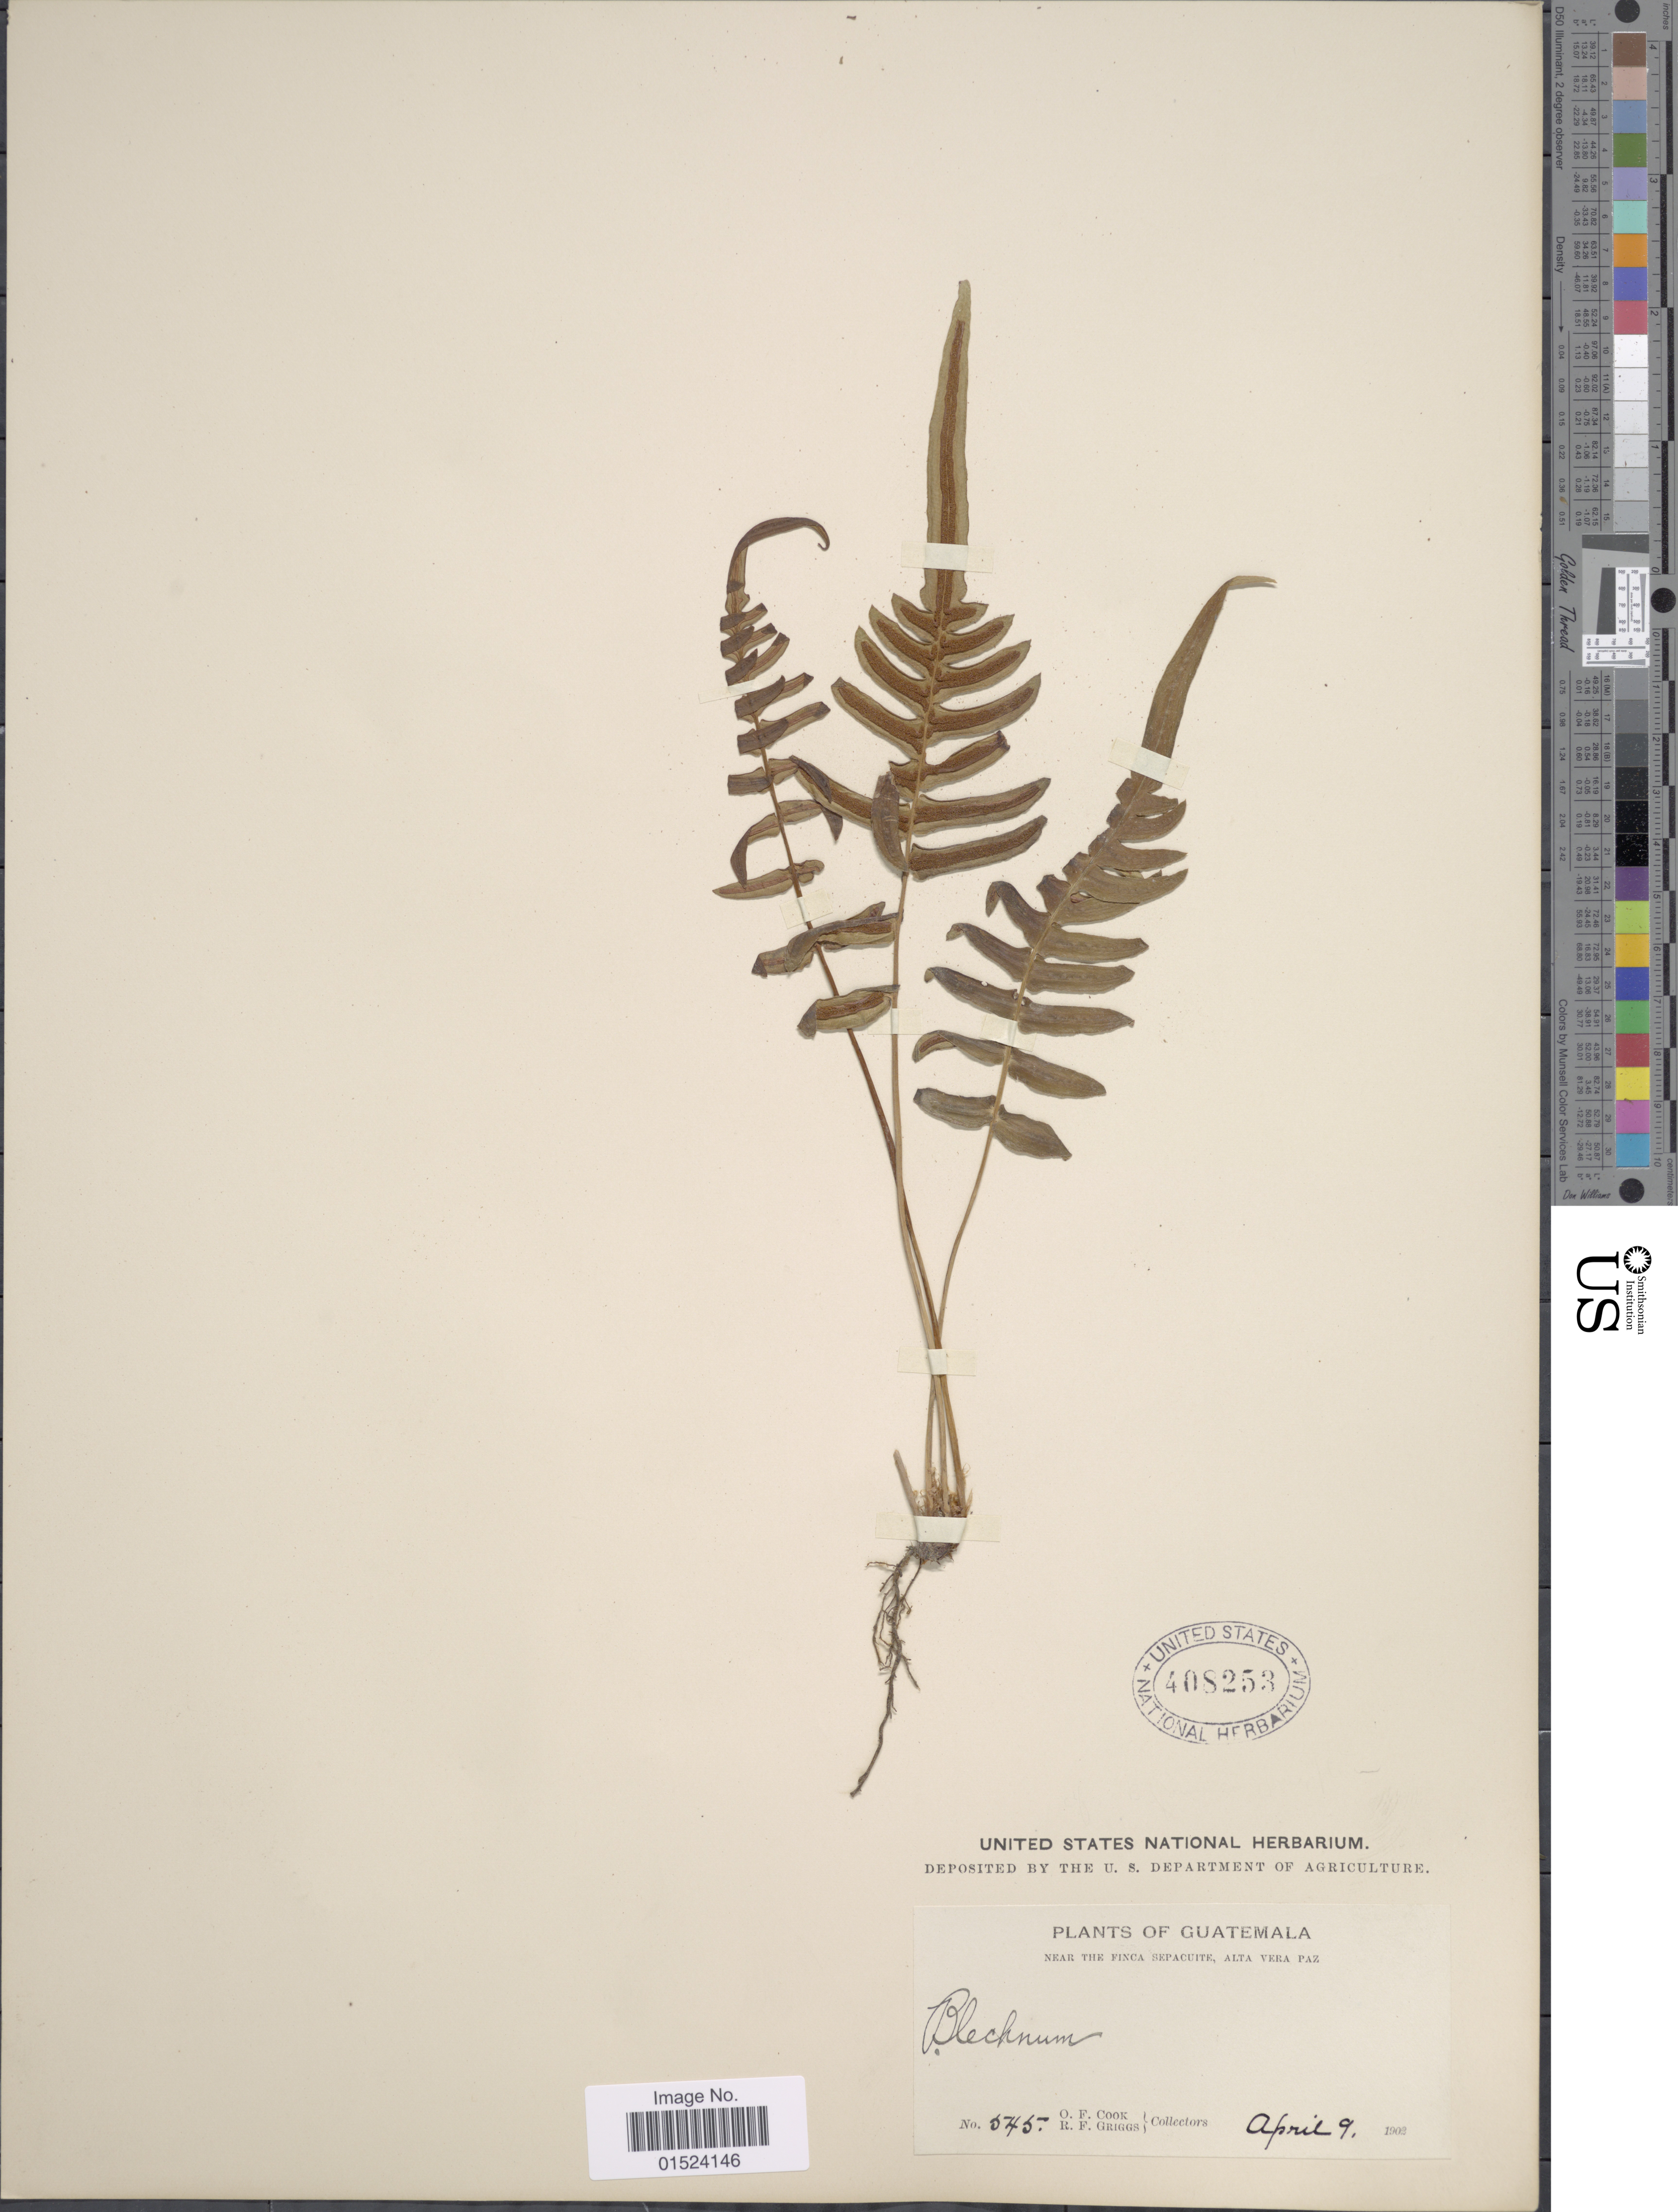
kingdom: Plantae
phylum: Tracheophyta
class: Polypodiopsida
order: Polypodiales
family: Blechnaceae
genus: Blechnum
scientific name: Blechnum occidentale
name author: L.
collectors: O. F. Cook & R. F. Griggs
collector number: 545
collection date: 1902-04-09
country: Guatemala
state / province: Alta Verapaz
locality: Near the finca Sepacuite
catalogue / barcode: US 408253